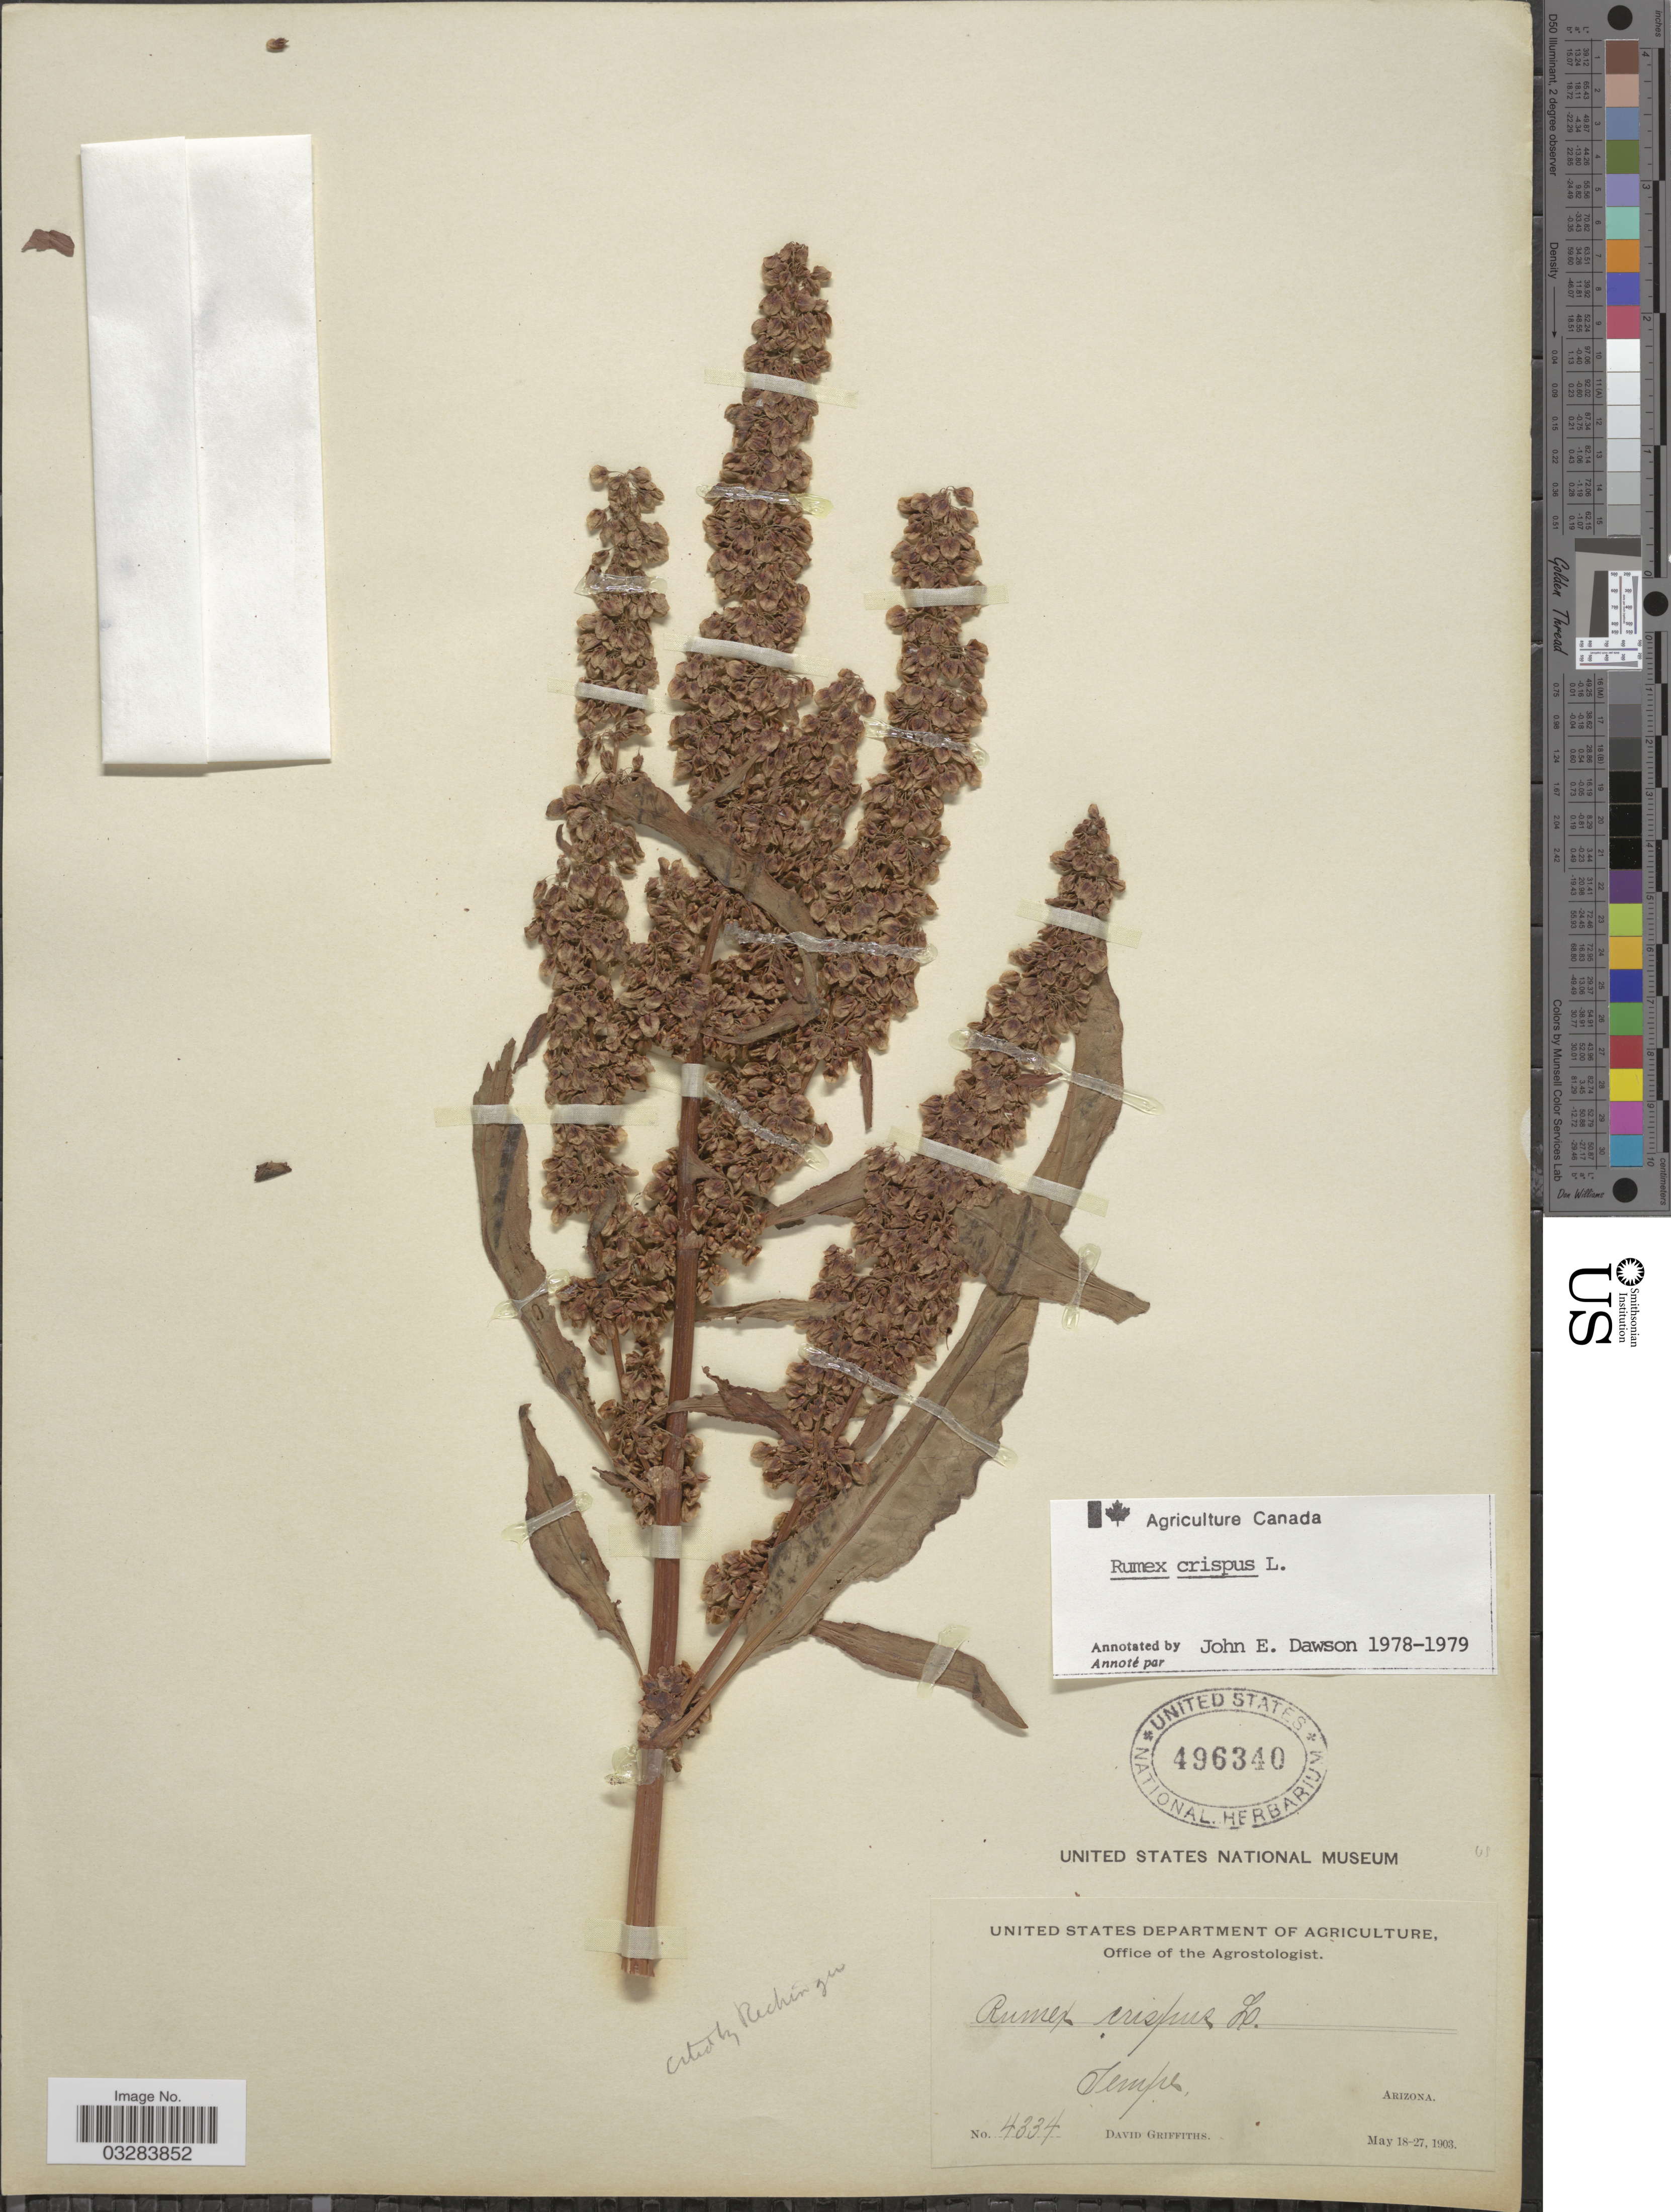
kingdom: Plantae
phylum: Tracheophyta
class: Magnoliopsida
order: Caryophyllales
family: Polygonaceae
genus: Rumex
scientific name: Rumex crispus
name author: L.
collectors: D. Griffiths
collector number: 4334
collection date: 1903-05-18/1903-05-27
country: United States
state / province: Arizona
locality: Tempe.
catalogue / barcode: US 496340